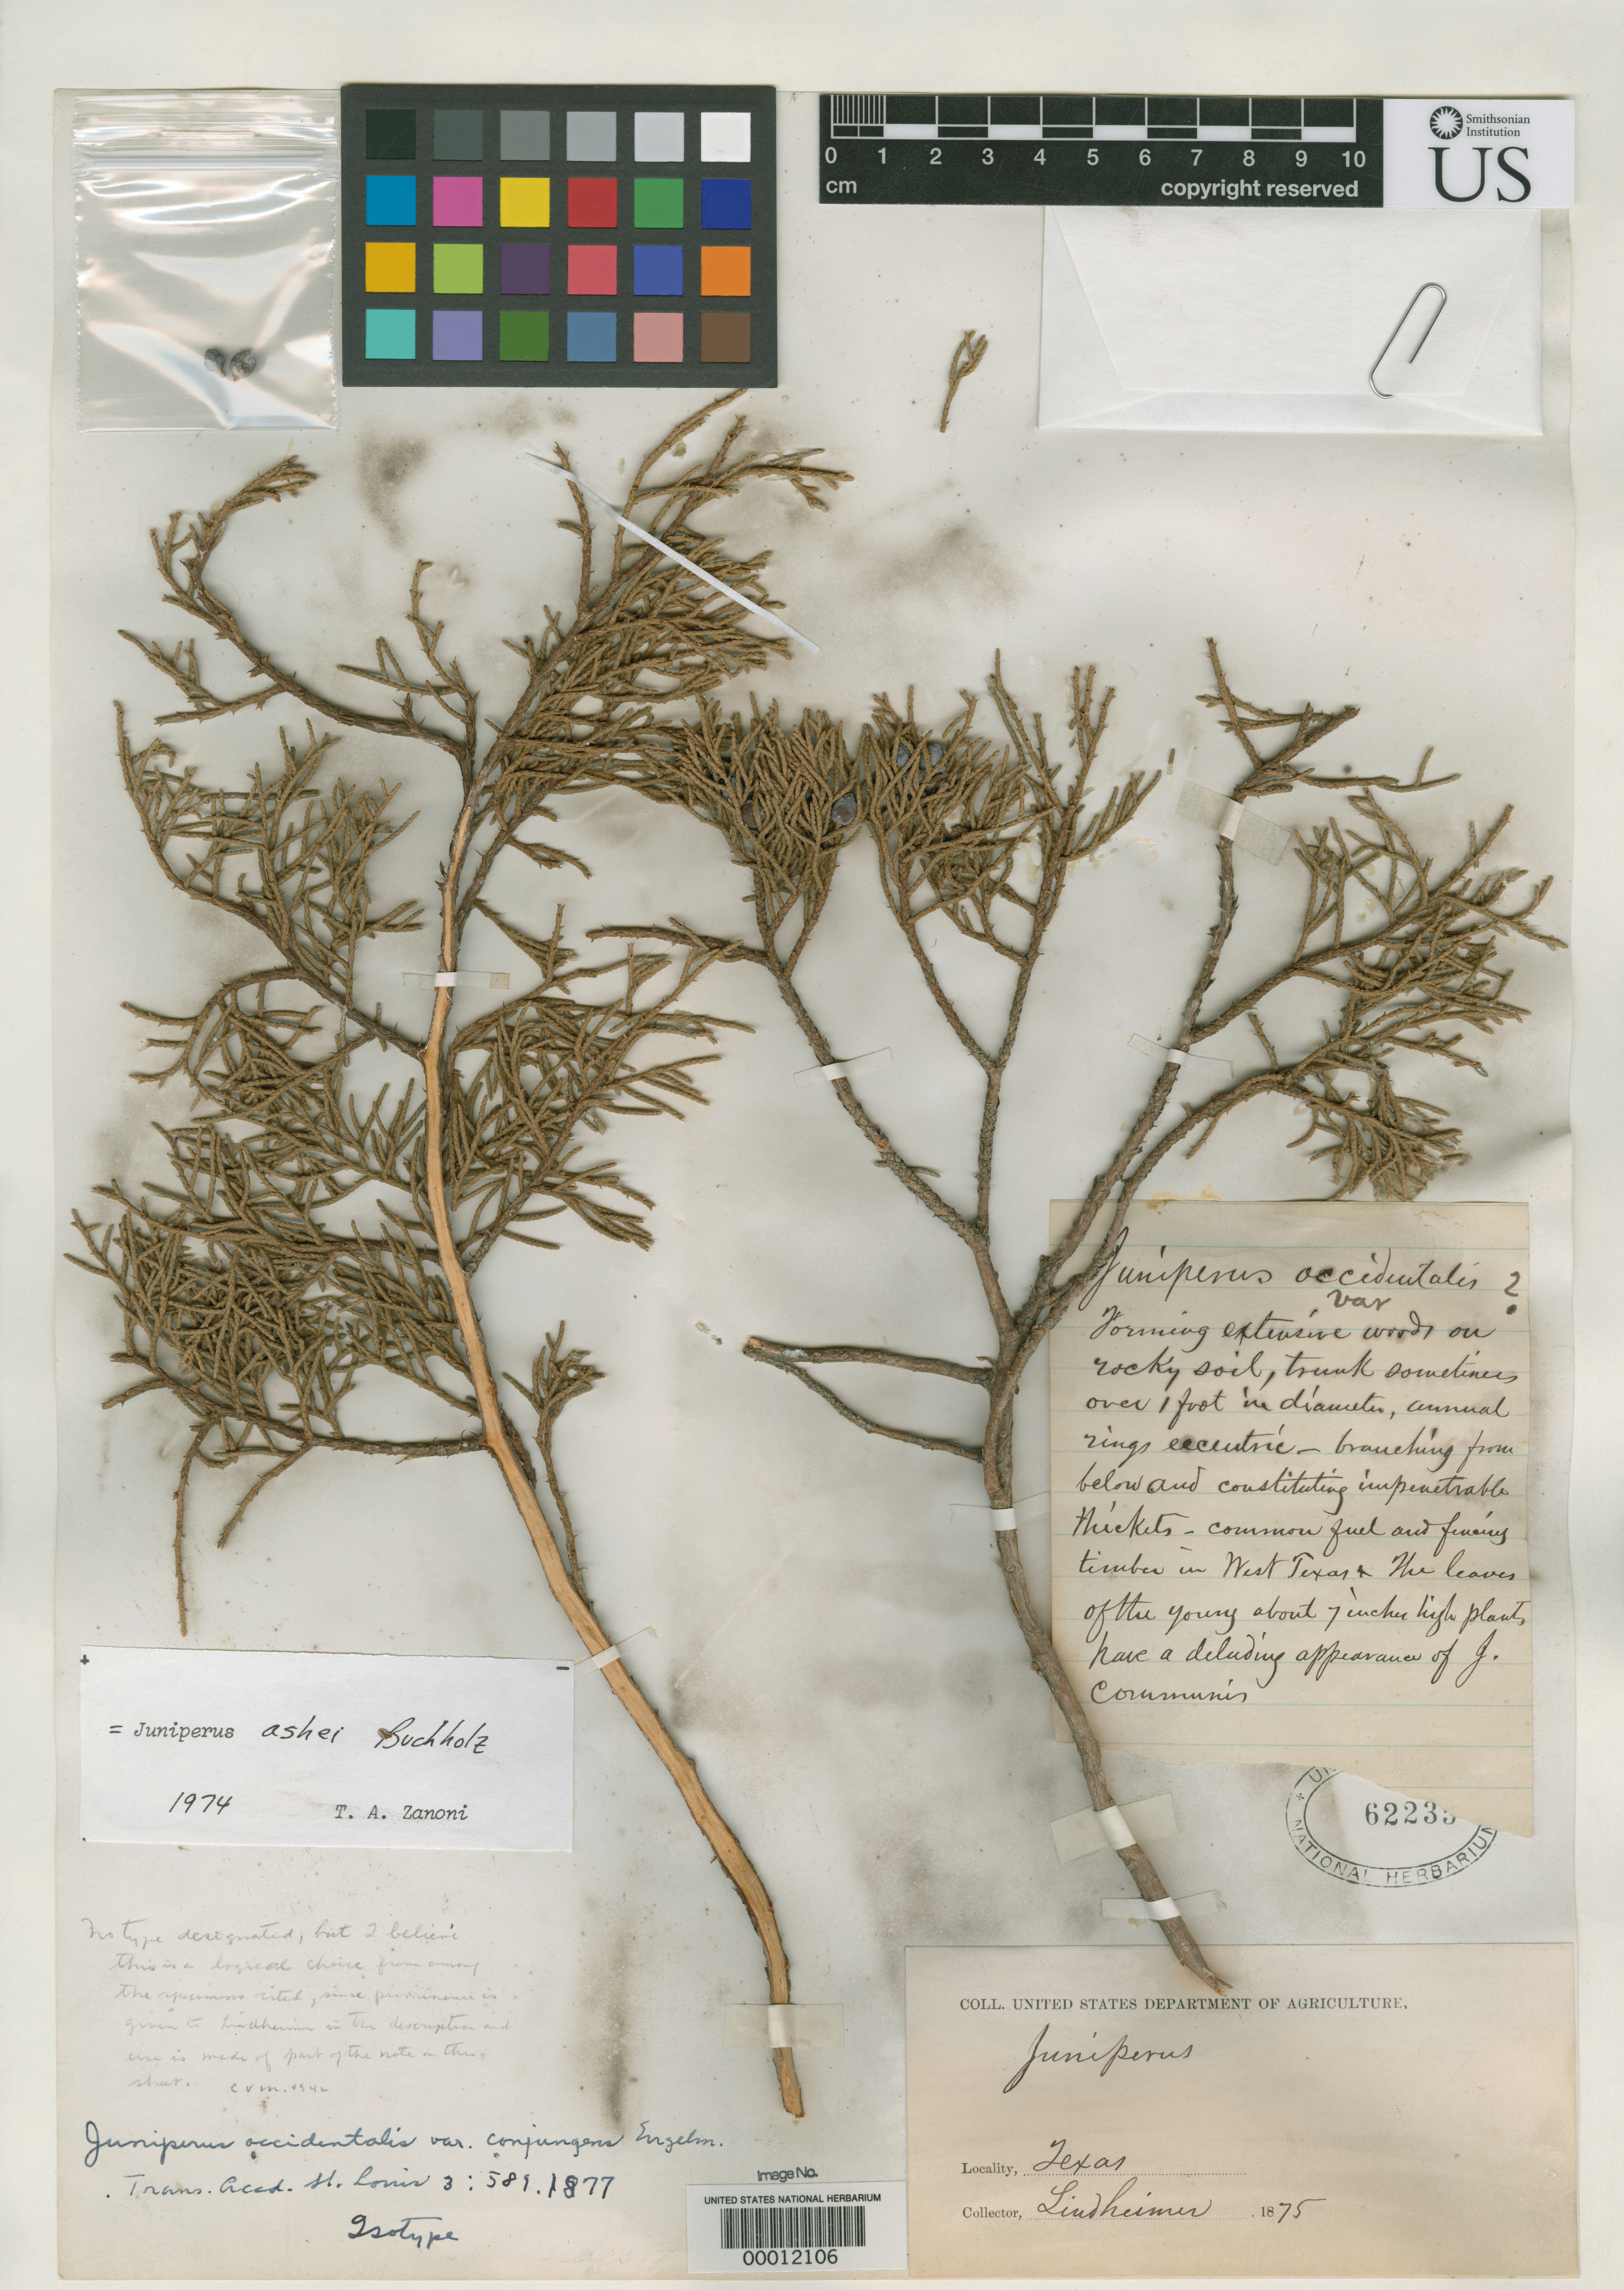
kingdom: Plantae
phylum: Tracheophyta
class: Pinopsida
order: Pinales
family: Cupressaceae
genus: Juniperus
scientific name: Juniperus occidentalis var. conjungens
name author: Engelm.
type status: Isosyntype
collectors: F. J. Lindheimer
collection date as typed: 1875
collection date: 1875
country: United States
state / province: Texas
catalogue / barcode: US 62235